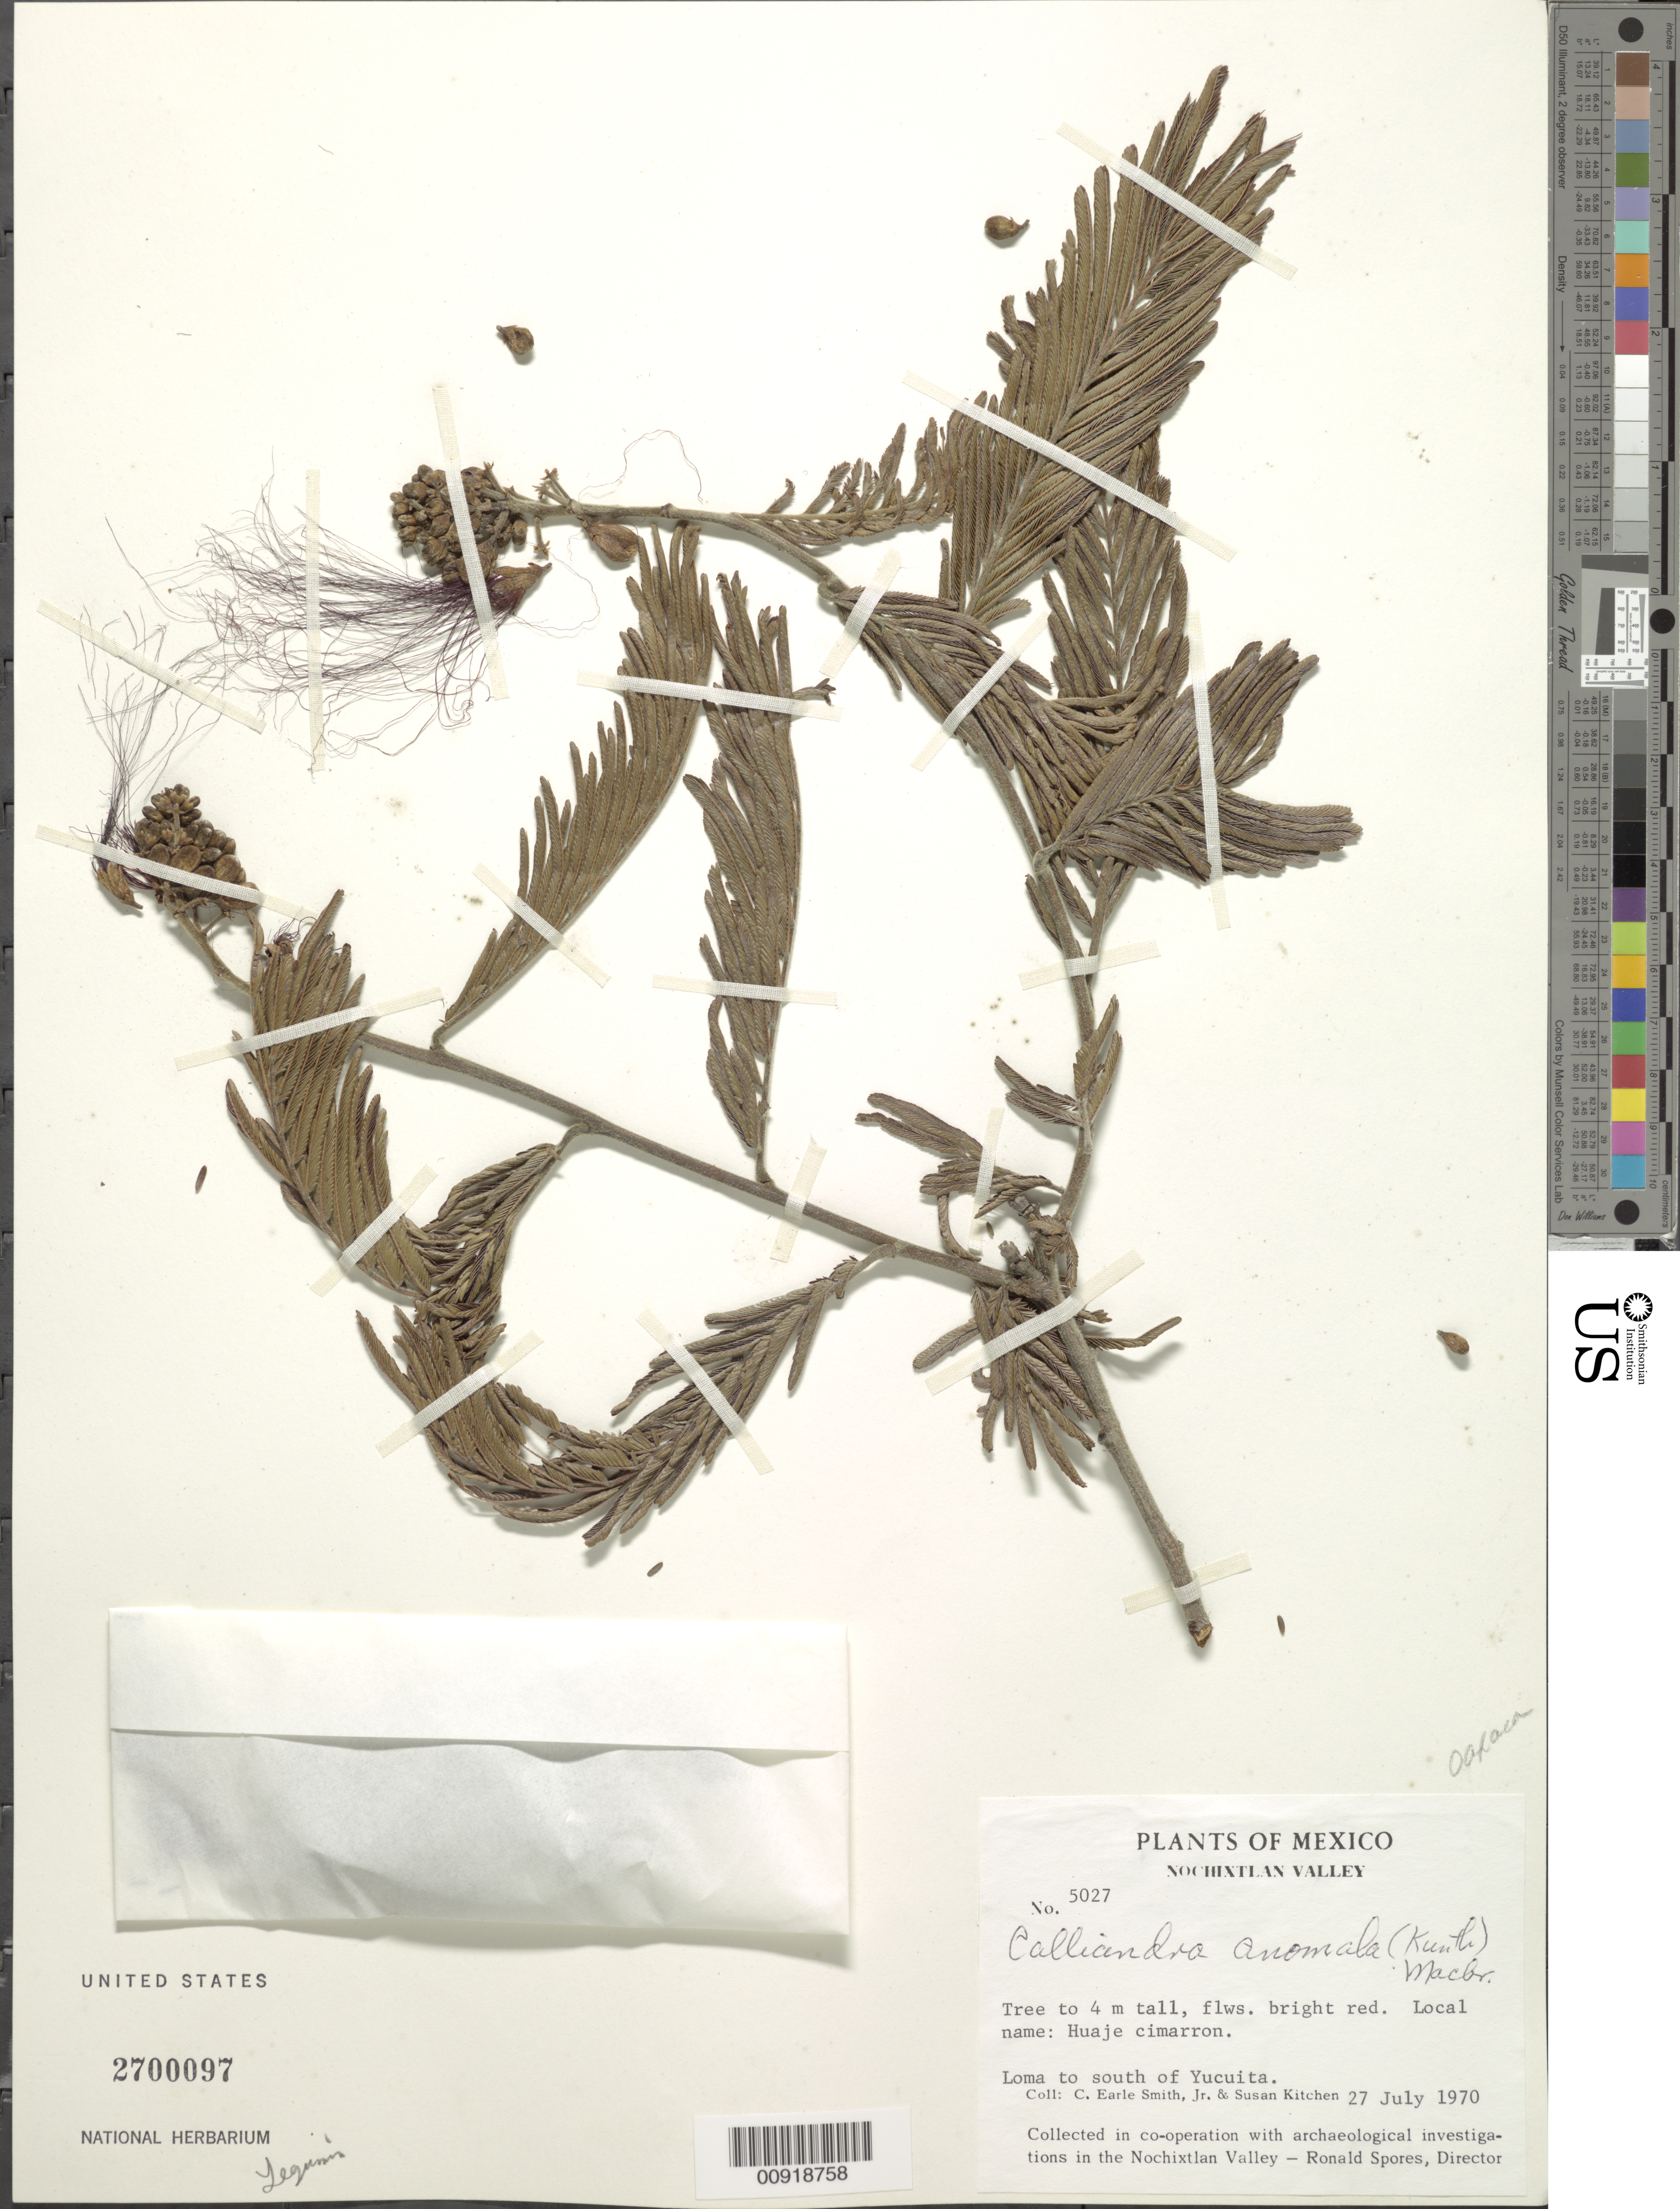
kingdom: Plantae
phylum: Tracheophyta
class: Magnoliopsida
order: Fabales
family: Fabaceae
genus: Calliandra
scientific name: Calliandra anomala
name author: (Kunth) J.F. Macbr.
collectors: C. E. Smith Jr. & S. Kitchen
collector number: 5027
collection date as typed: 27 Jul 1970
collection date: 1970-07-27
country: Mexico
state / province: Oaxaca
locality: Loma to south of Yucuita. Nochixtlan Valley.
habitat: Loma.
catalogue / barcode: US 2700097